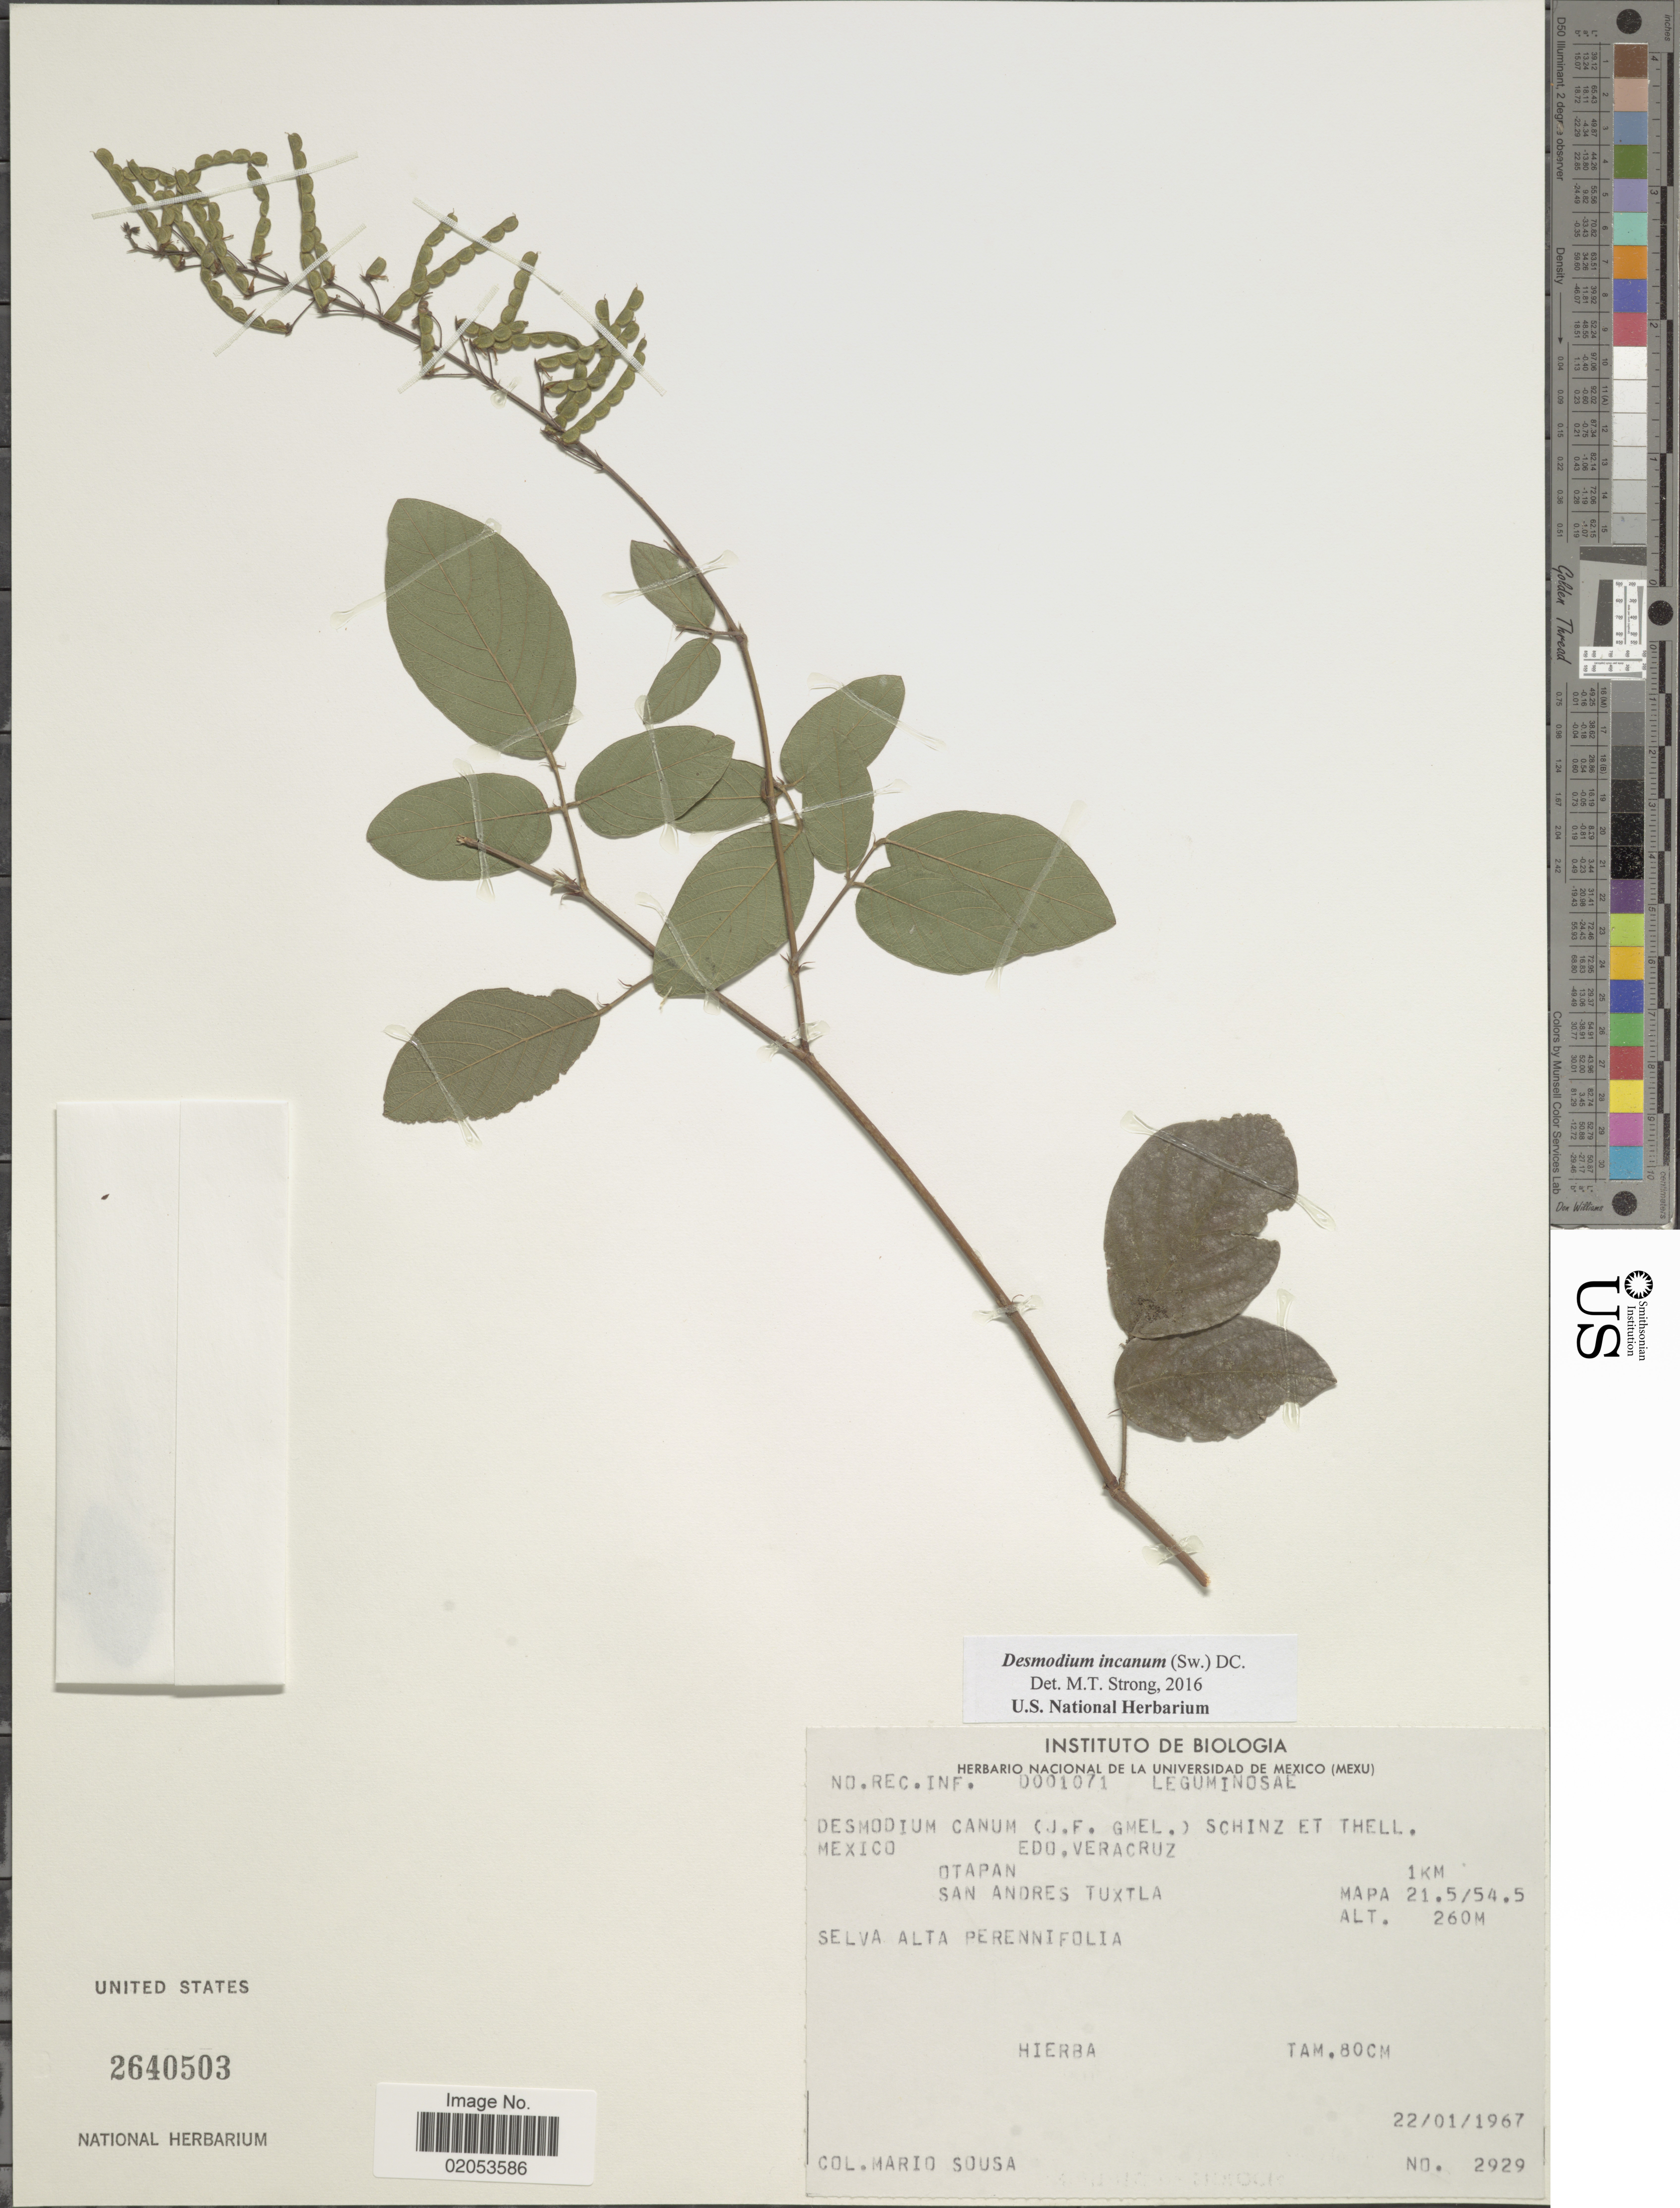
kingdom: Plantae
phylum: Tracheophyta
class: Magnoliopsida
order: Fabales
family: Fabaceae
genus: Desmodium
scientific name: Desmodium incanum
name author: (Sw.) DC.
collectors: M. Sousa S.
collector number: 2929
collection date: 1967-01-22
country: Mexico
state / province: Veracruz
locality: Otapan 1 km., San Andres Tuxtla, Selva Alta Pernnifolia, mapa 21.5/54.5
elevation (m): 260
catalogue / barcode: US 2640503